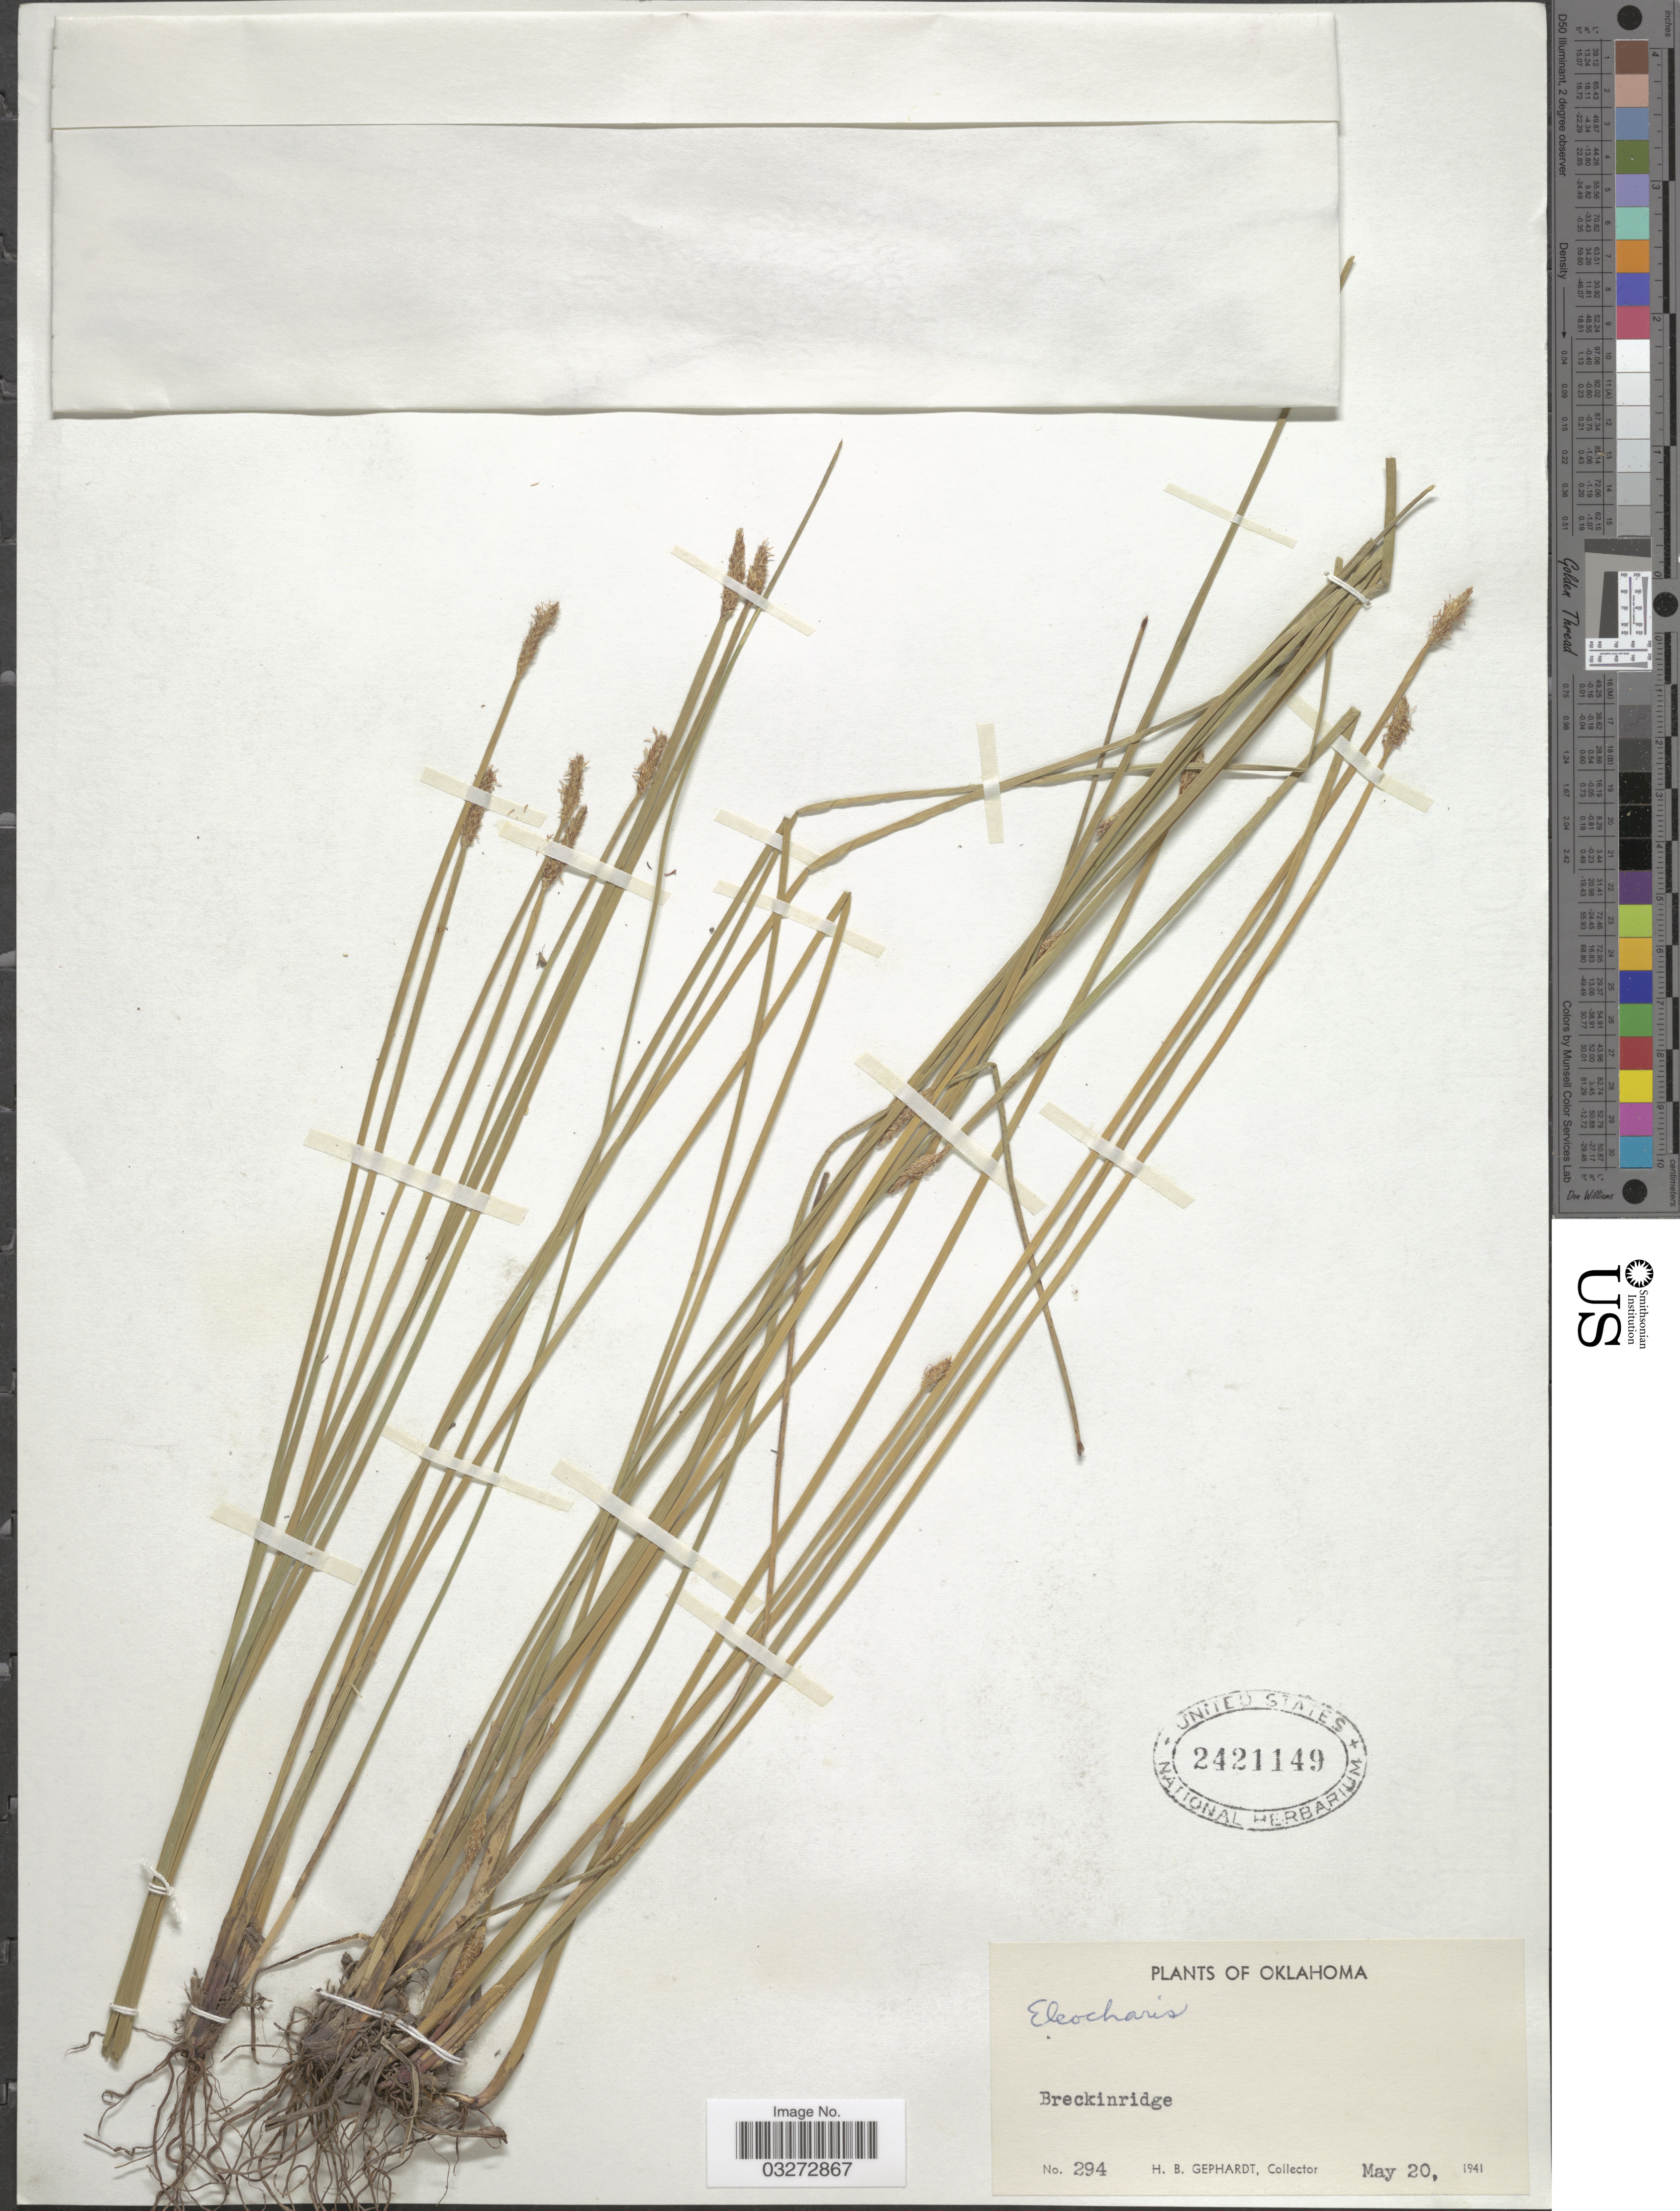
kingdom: Plantae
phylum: Tracheophyta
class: Liliopsida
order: Poales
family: Cyperaceae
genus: Eleocharis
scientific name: Eleocharis occulta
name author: S.G. Sm.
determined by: Ward, Scott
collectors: H. Gephardt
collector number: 294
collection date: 1941-05-20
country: United States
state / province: Oklahoma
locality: Breckinridge.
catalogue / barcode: US 2421149